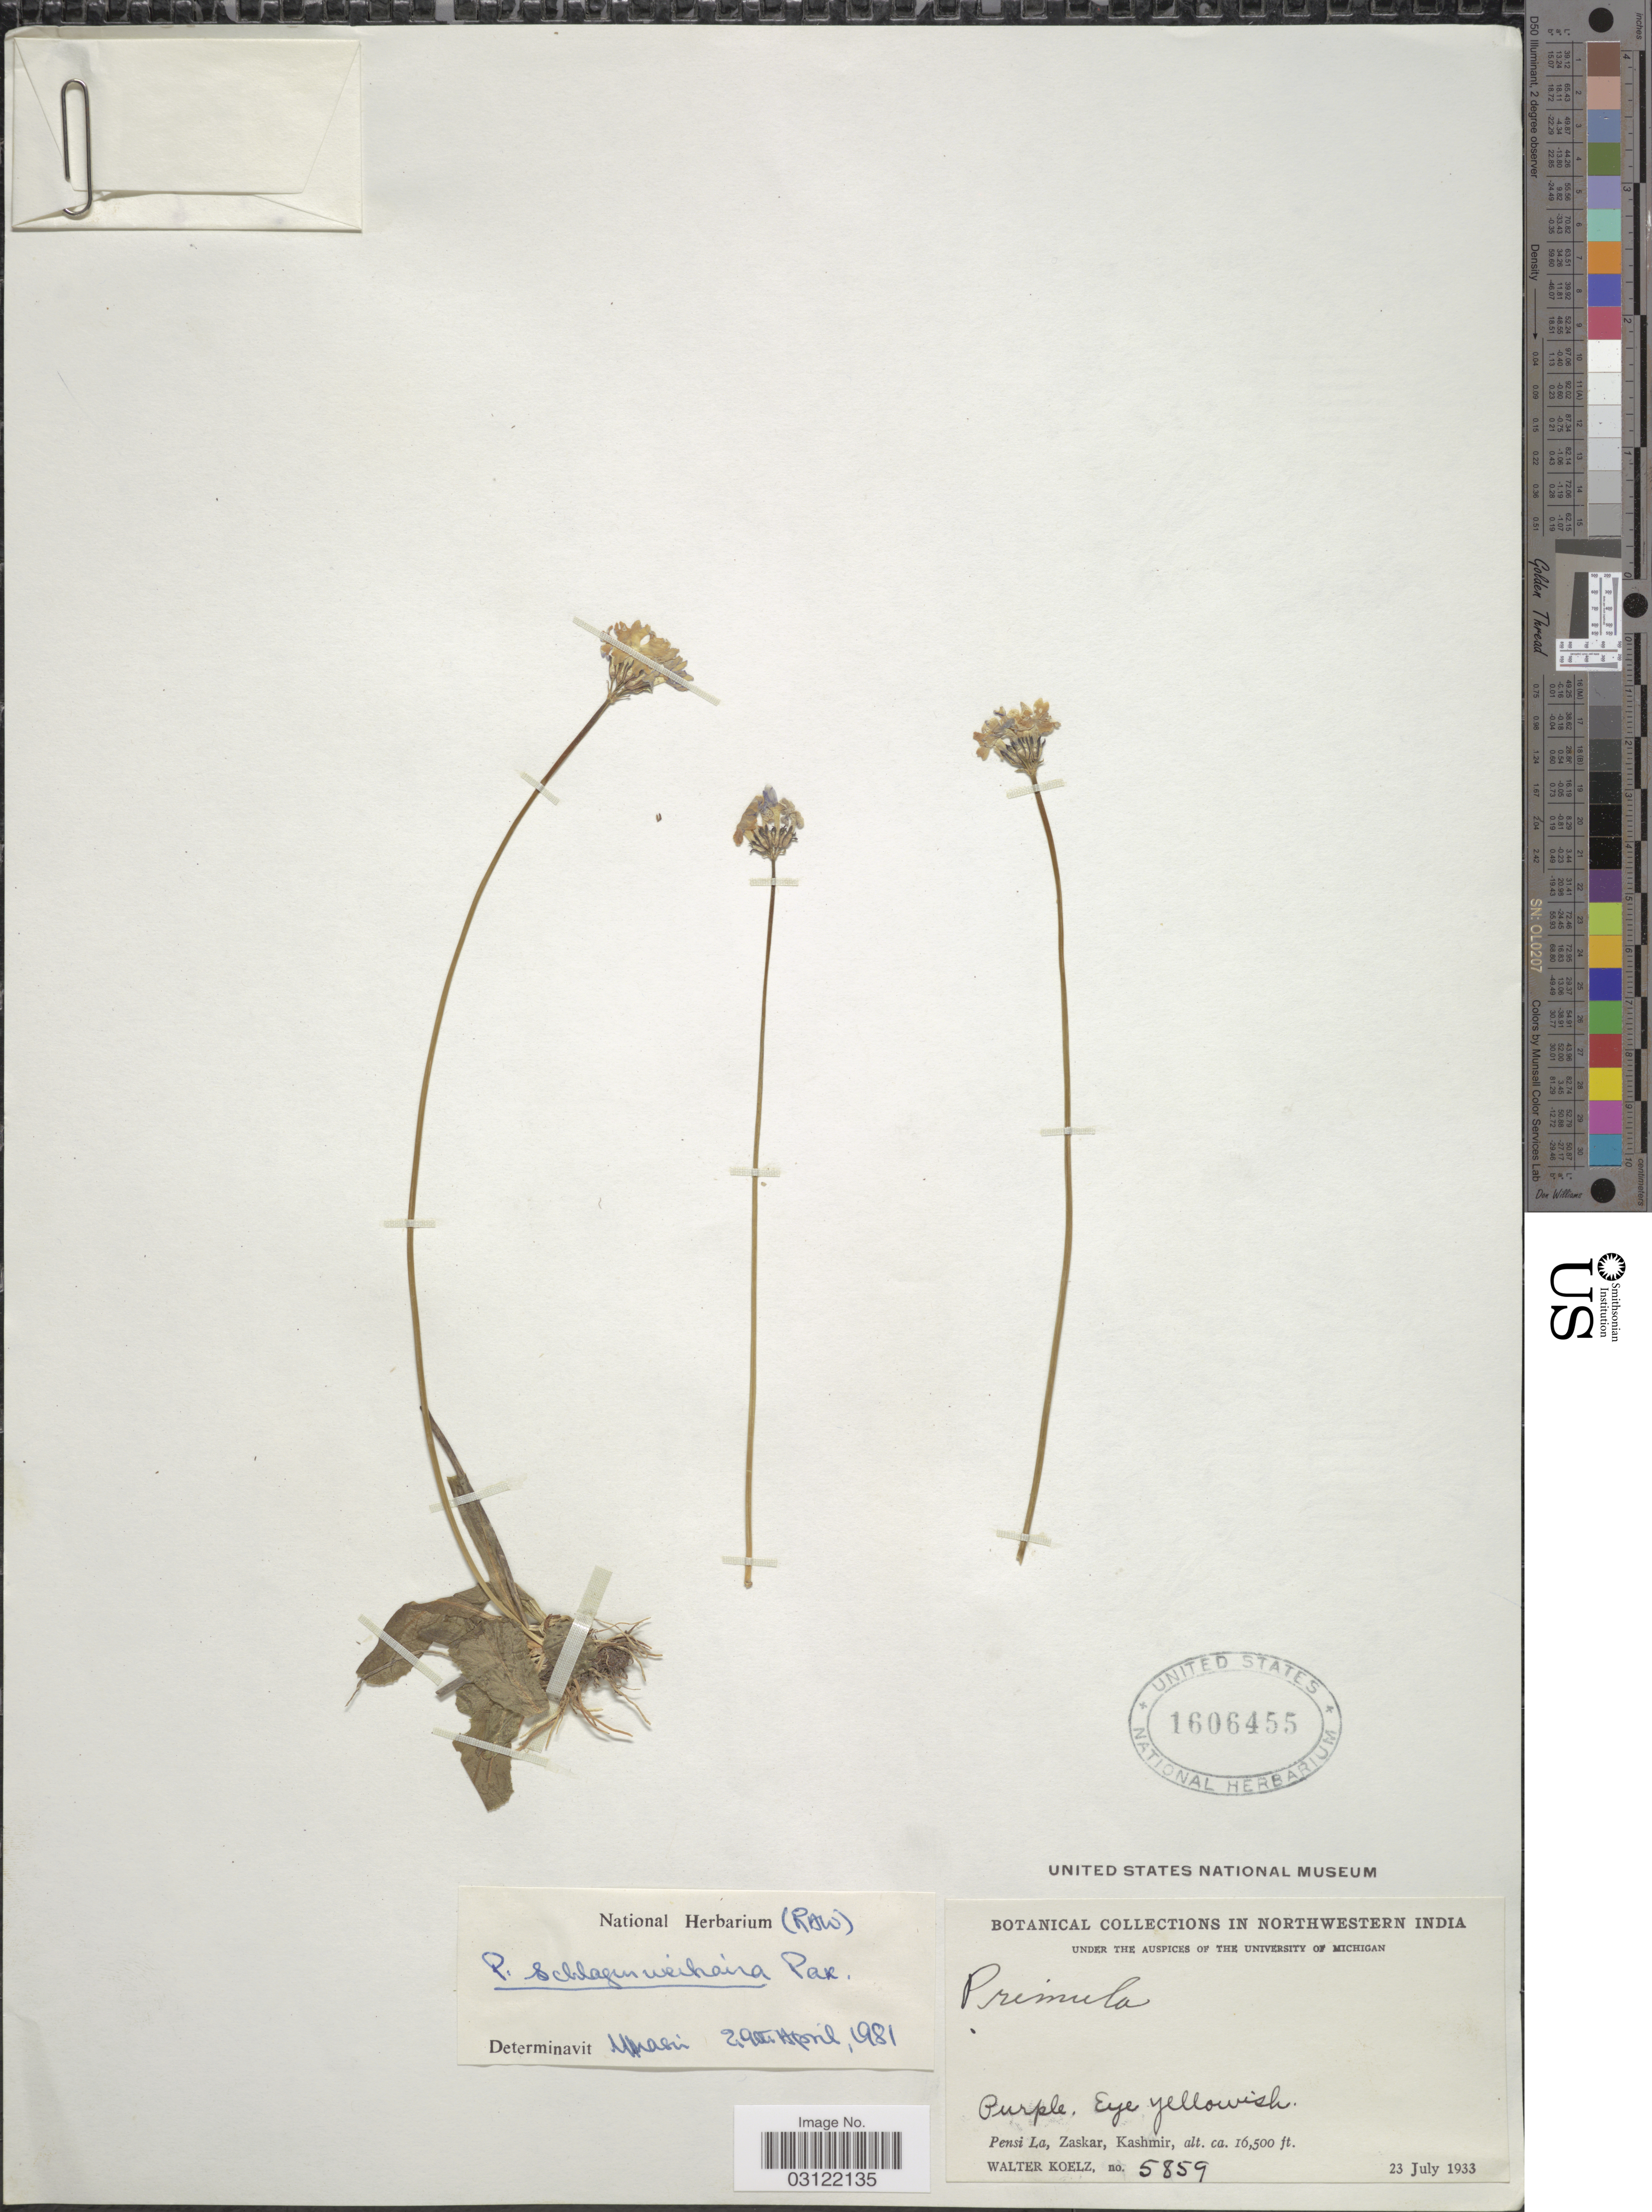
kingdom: Plantae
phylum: Tracheophyta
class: Magnoliopsida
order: Ericales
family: Primulaceae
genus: Primula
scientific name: Primula schlagintweitiana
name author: Pax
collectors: W. N. Koelz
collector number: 5859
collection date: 1933-07-23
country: India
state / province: Jammu and Kashmir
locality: Northwestern India, Pensi La, Zaskar, Kashmir.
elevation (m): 5029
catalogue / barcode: US 1606455